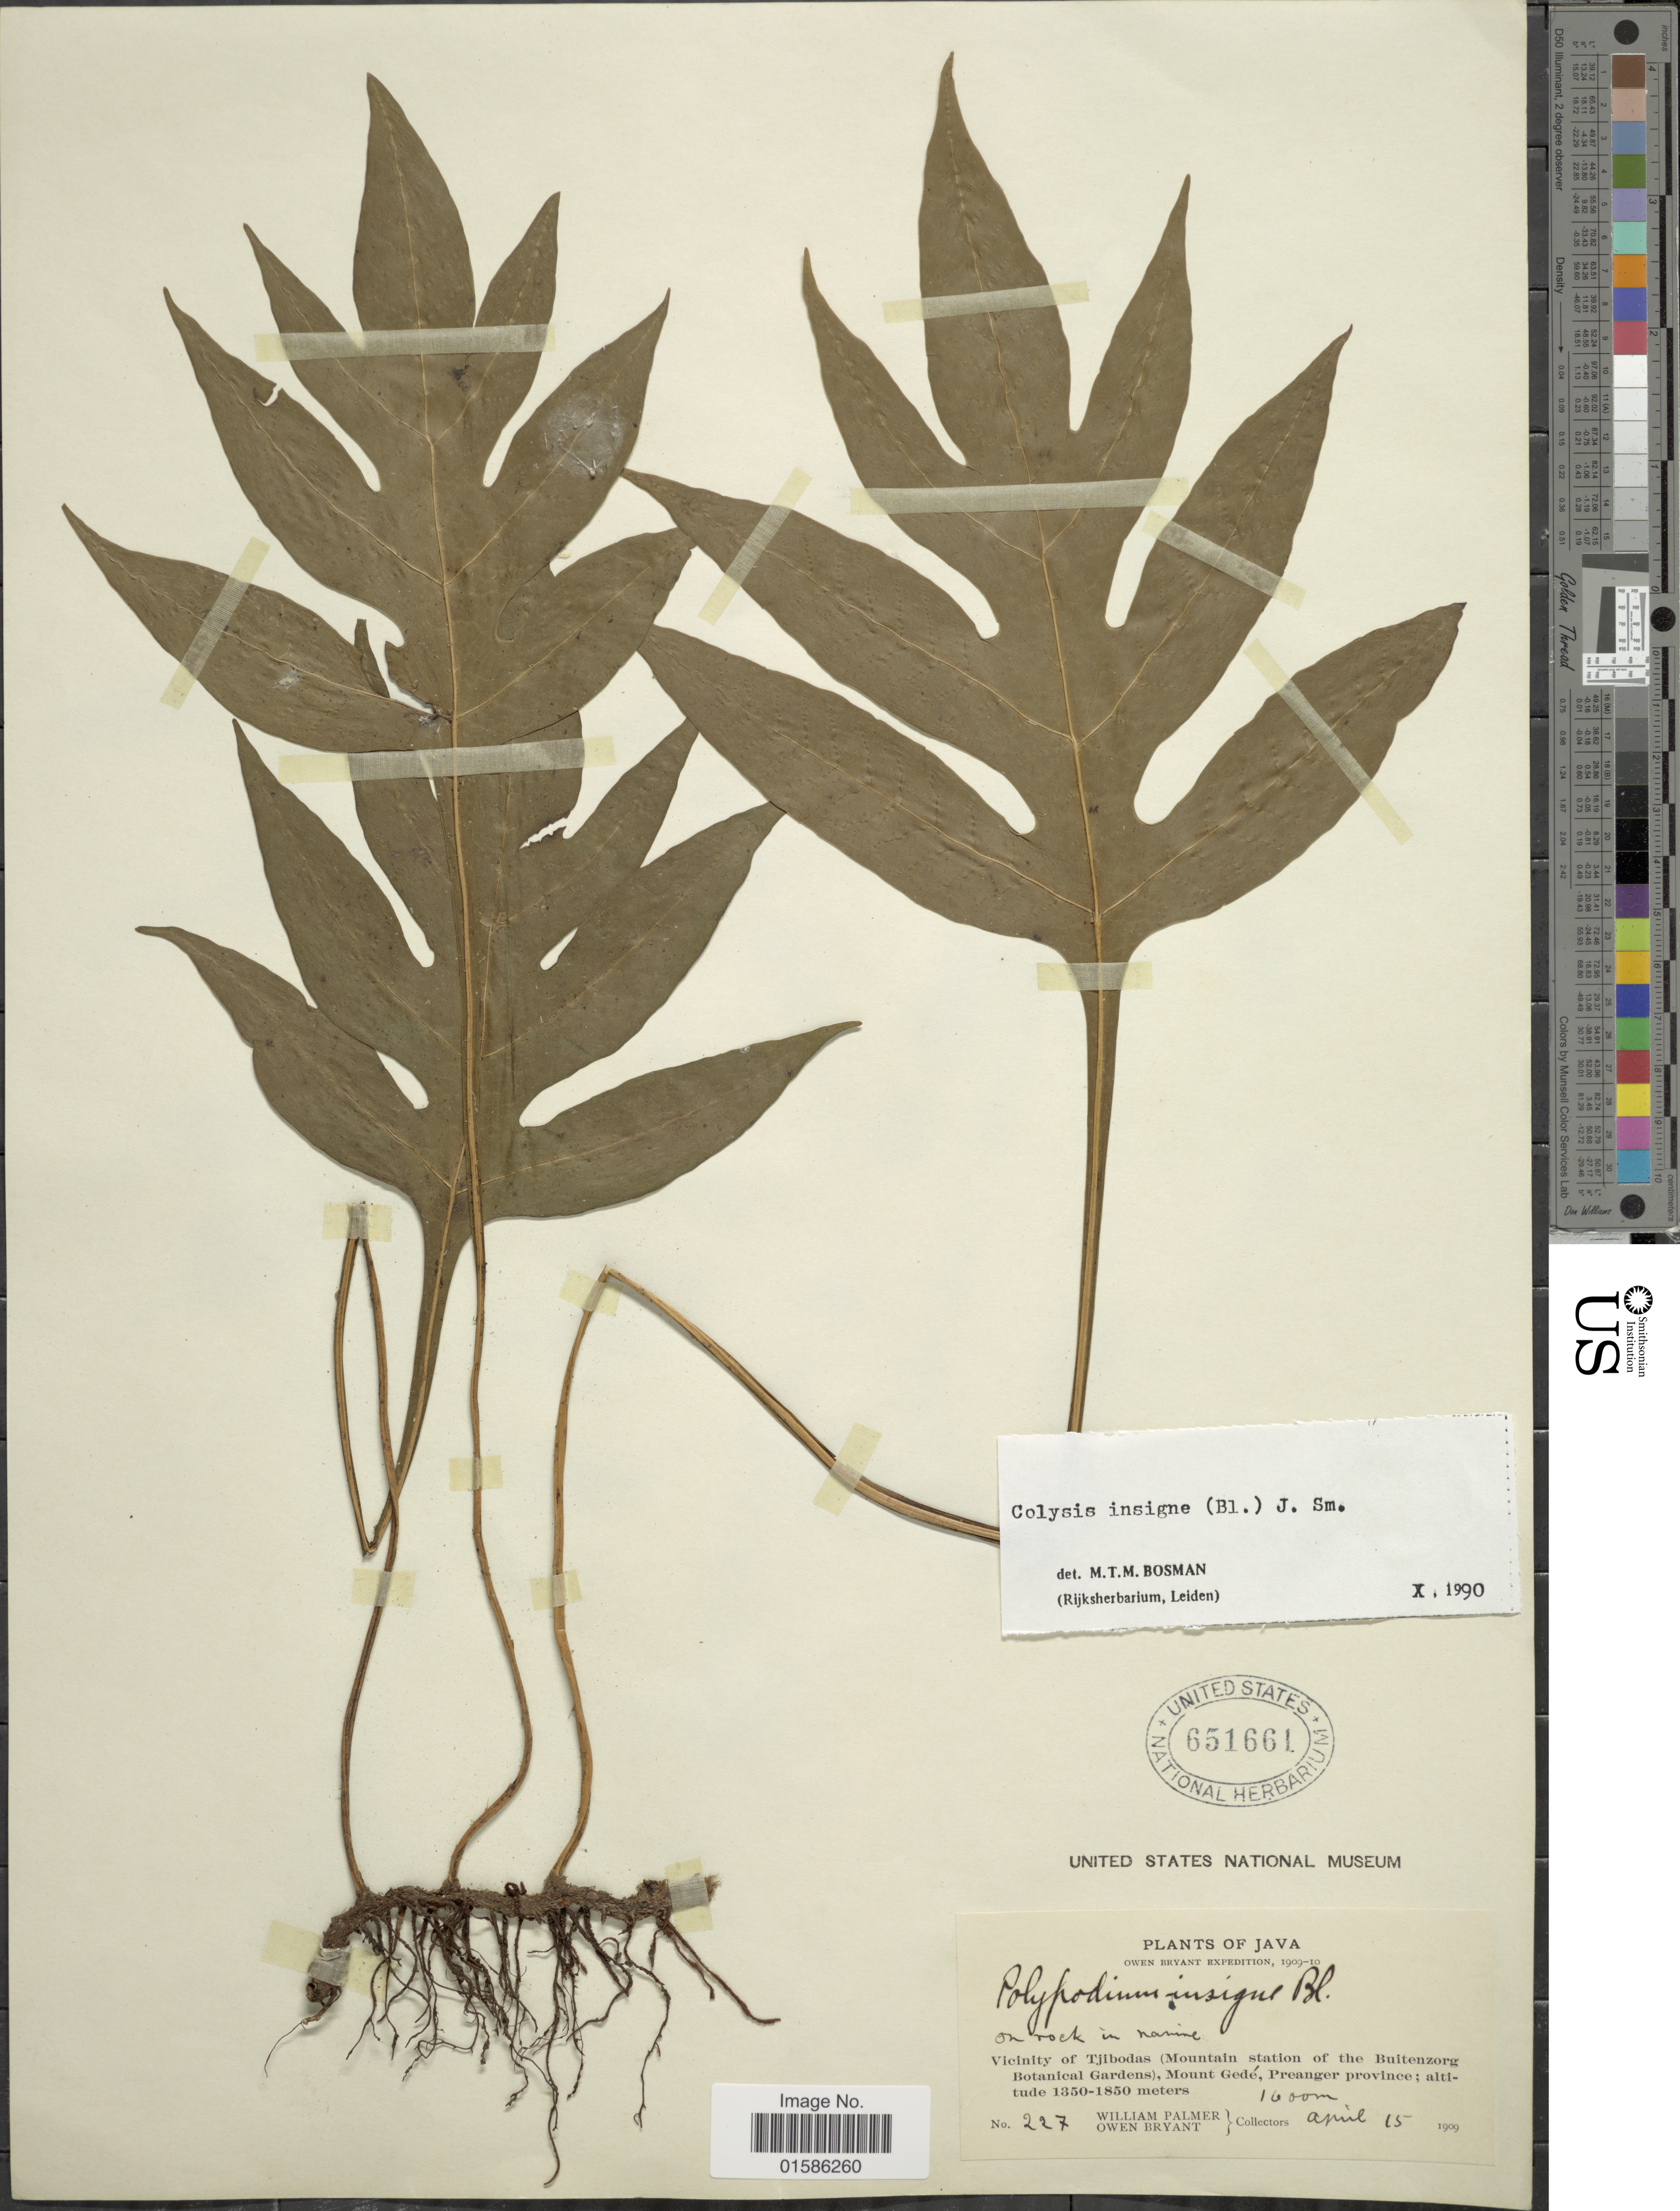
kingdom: Plantae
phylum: Tracheophyta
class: Polypodiopsida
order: Polypodiales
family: Polypodiaceae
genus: Microsorum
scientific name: Microsorum insigne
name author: (Blume) Copel.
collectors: W. Palmer & O. Bryant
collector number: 227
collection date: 1909-04-15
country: Indonesia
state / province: Java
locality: Vicinity of Tjibodas (Mountain station of the Buitenzorg Botanical Gardens), Mount Gedé, Preanger province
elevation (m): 1600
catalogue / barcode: US 651661